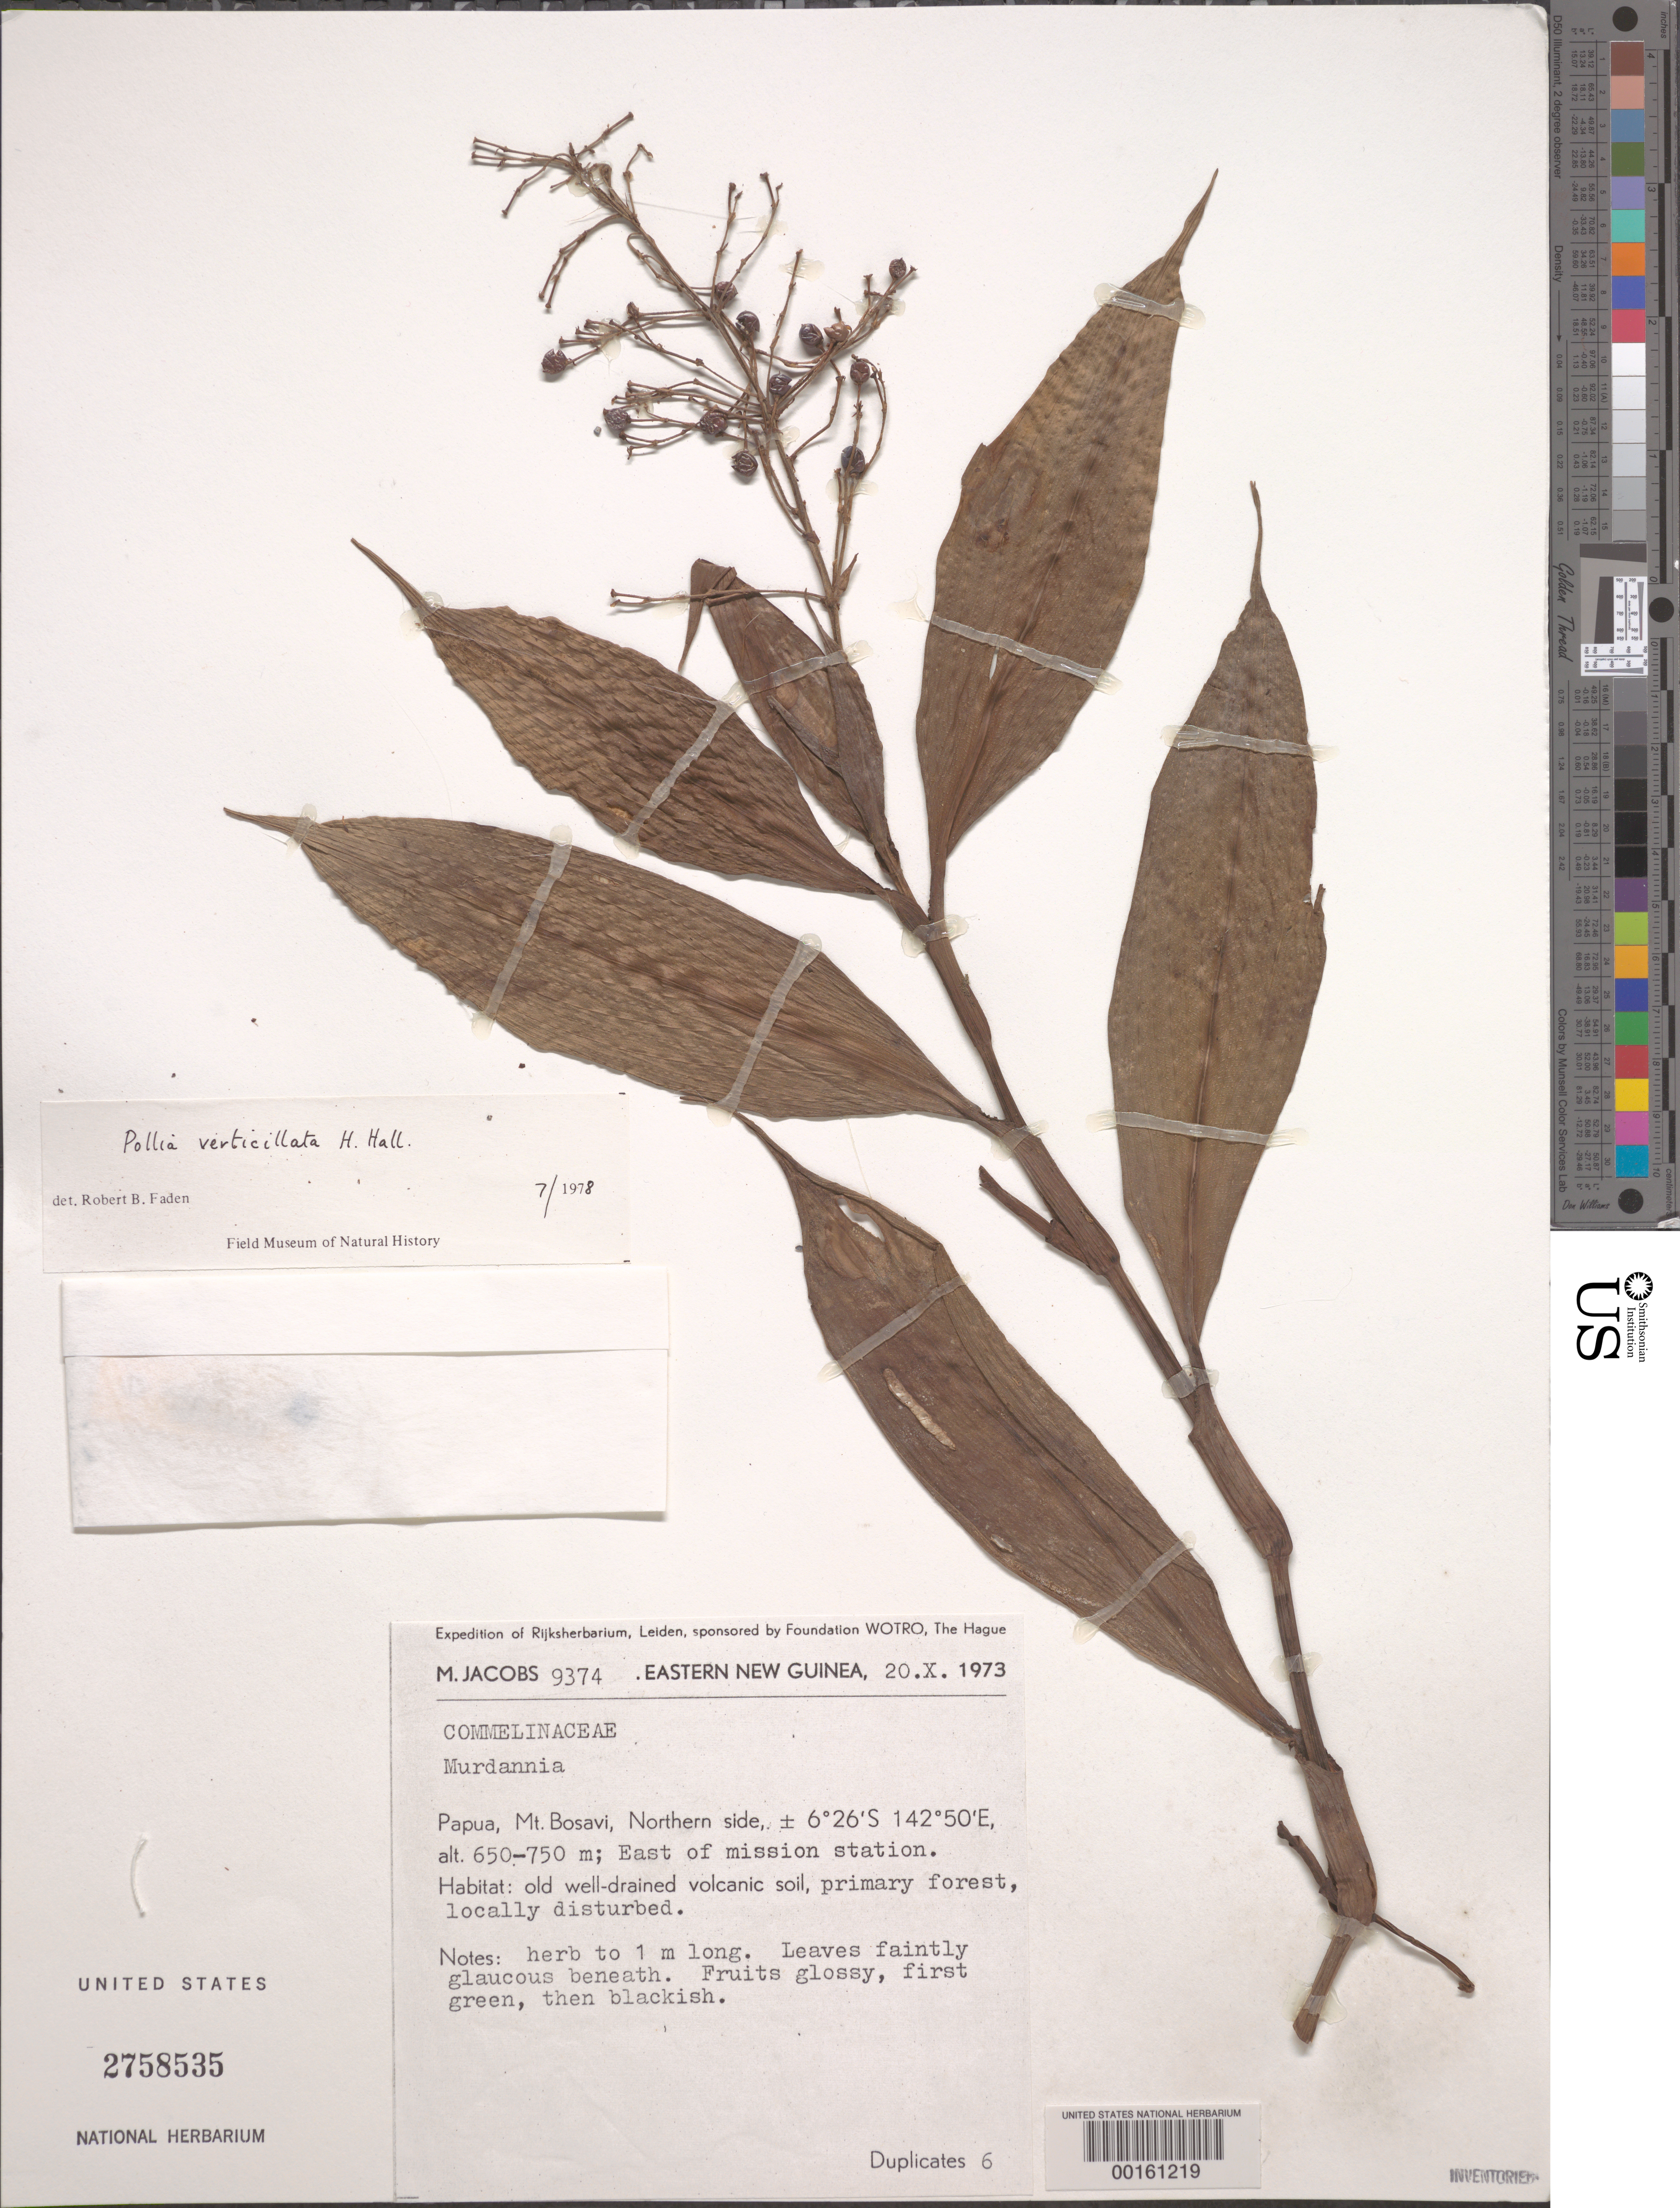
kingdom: Plantae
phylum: Tracheophyta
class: Liliopsida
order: Commelinales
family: Commelinaceae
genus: Pollia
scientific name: Pollia verticillata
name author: Hallier f.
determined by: Faden, Robert B., (US), Smithsonian Institution - National Museum of Natural History (UNITED STATES)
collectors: M. R. Jacobs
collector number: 9374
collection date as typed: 20 Oct 1973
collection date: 1973-10-20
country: Papua New Guinea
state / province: Southern Highlands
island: New Guinea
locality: Mt. Sosavi (=Bosavi), N side, E of mission station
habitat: Old well drained volcanic soil, prim. forest, locally disturbed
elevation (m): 650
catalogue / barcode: US 2758535